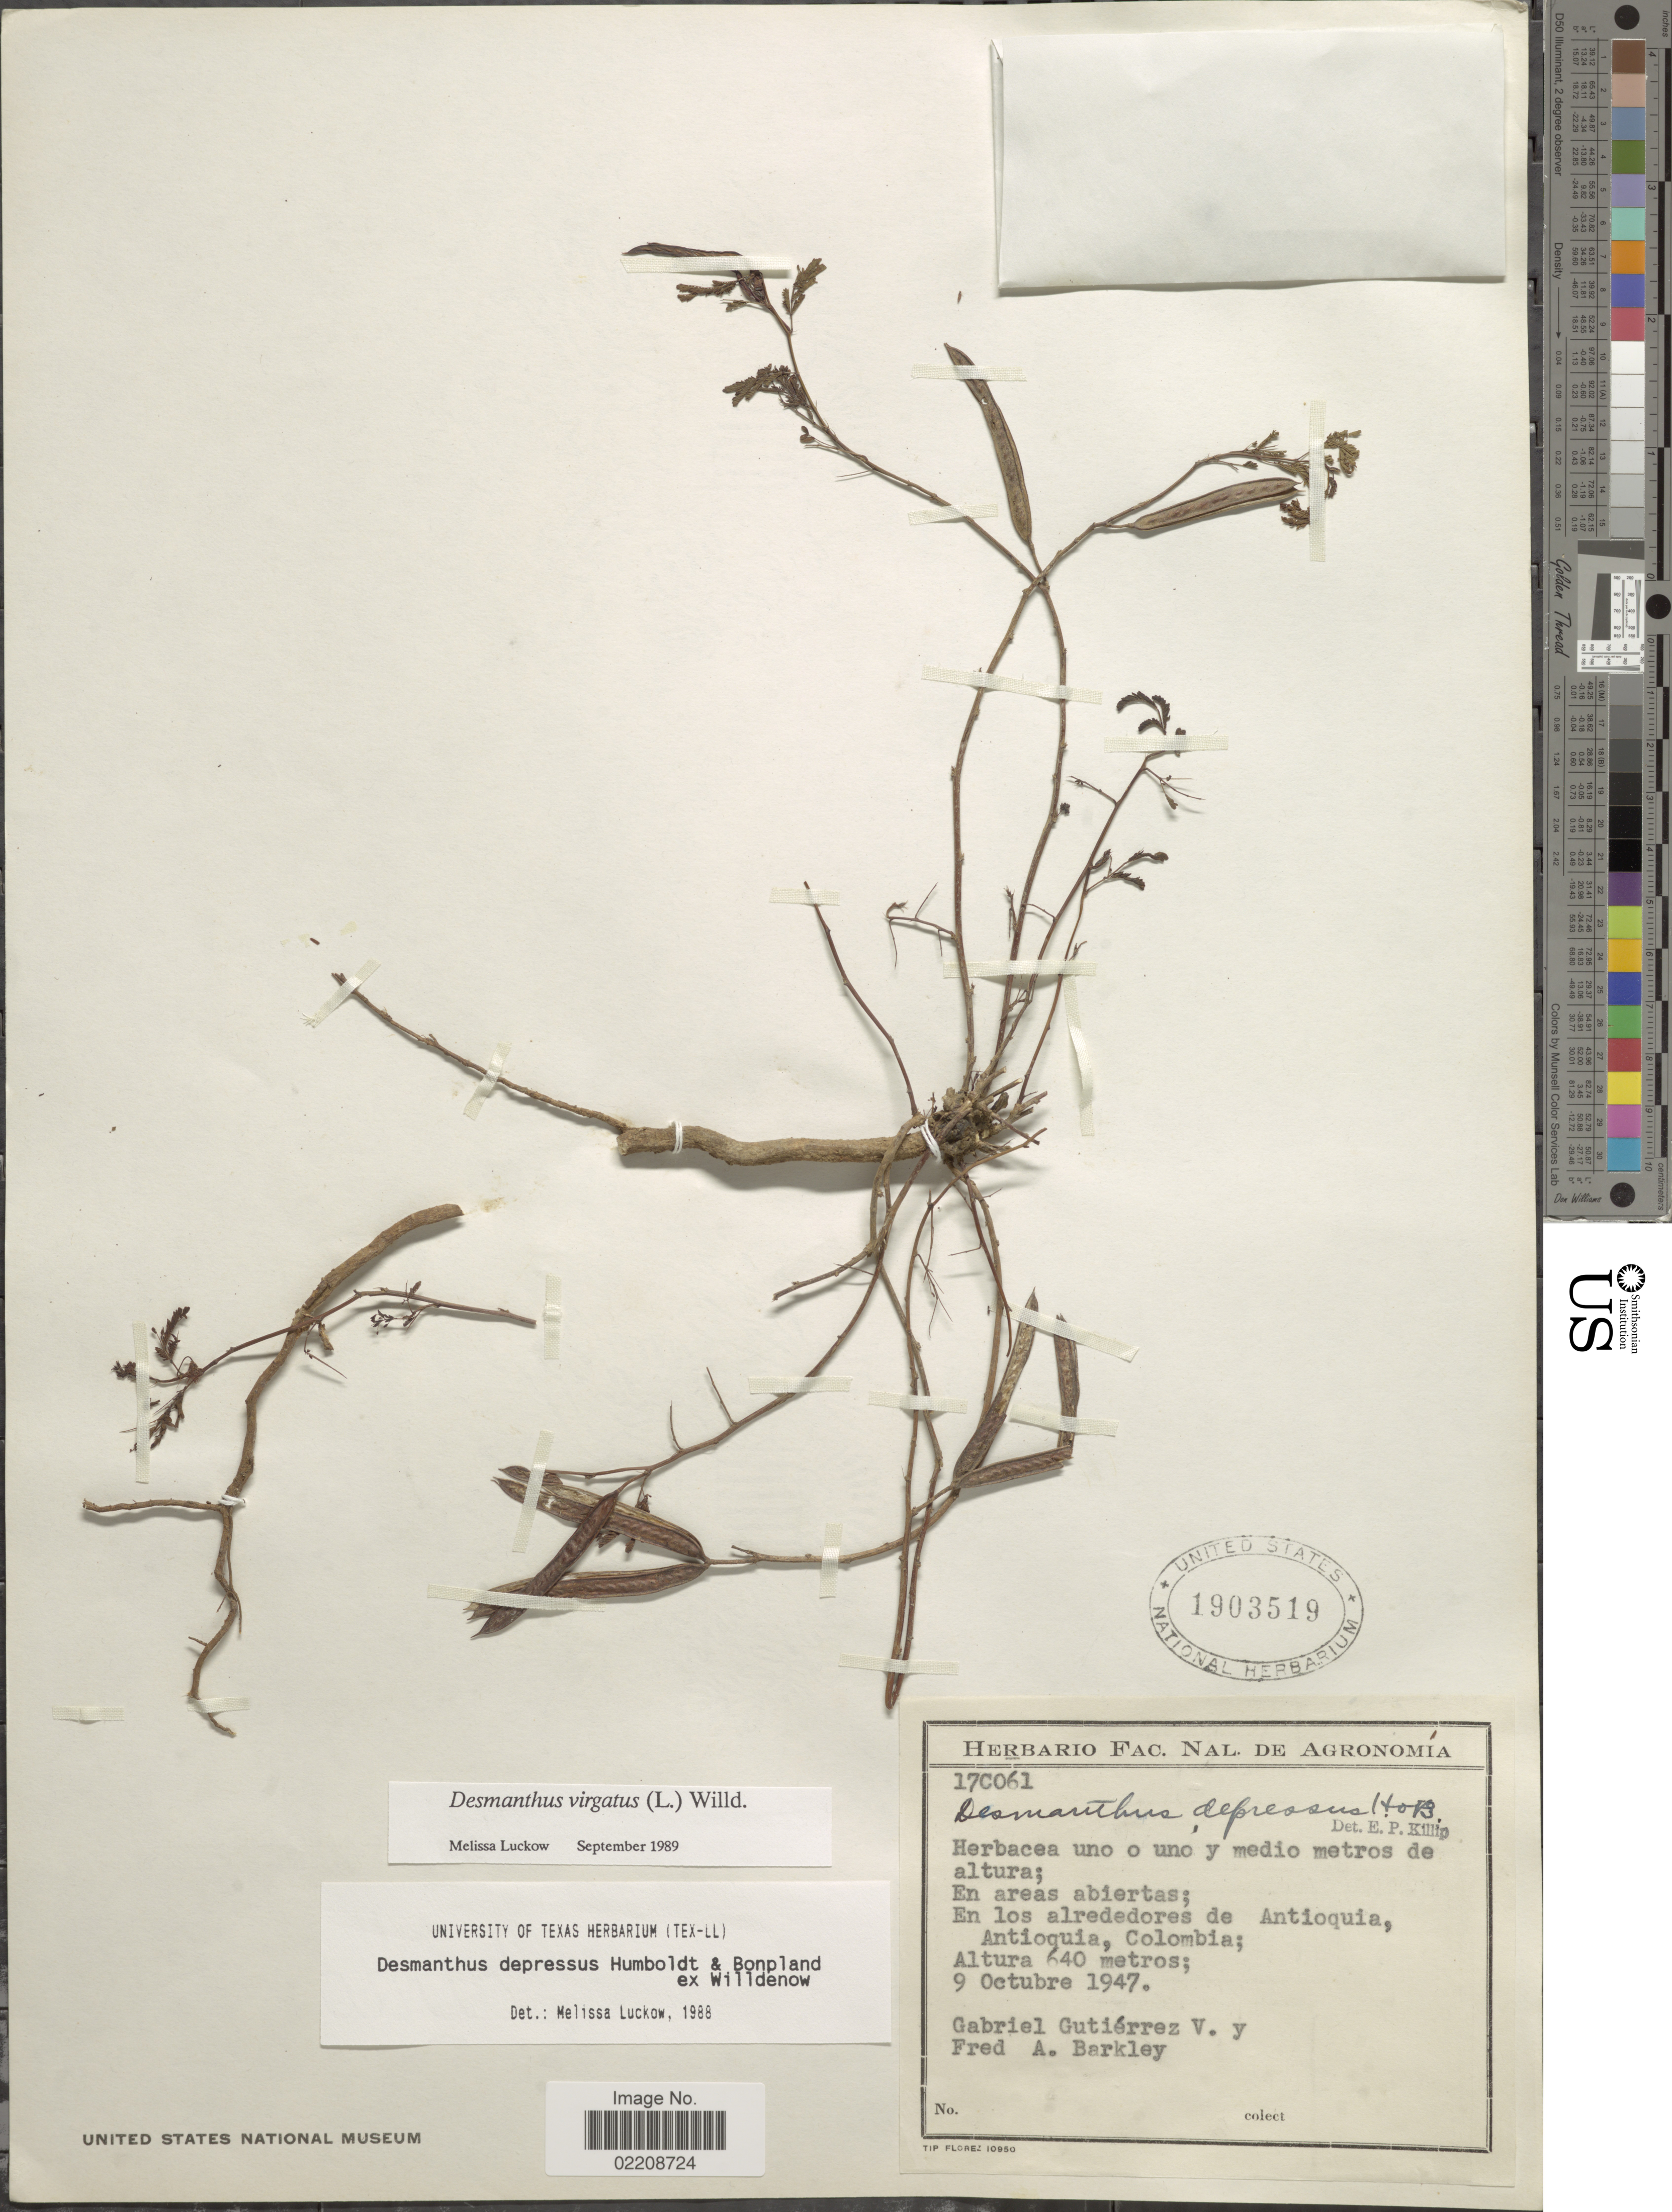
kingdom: Plantae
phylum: Tracheophyta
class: Magnoliopsida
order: Fabales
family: Fabaceae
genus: Desmanthus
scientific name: Desmanthus virgatus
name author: (L.) Willd.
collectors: G. Guttierez V. & F. A. Barkley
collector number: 17C061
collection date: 1947-10-09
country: Colombia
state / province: Antioquia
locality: En los alrededores de Antioquia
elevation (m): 640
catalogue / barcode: US 1903519